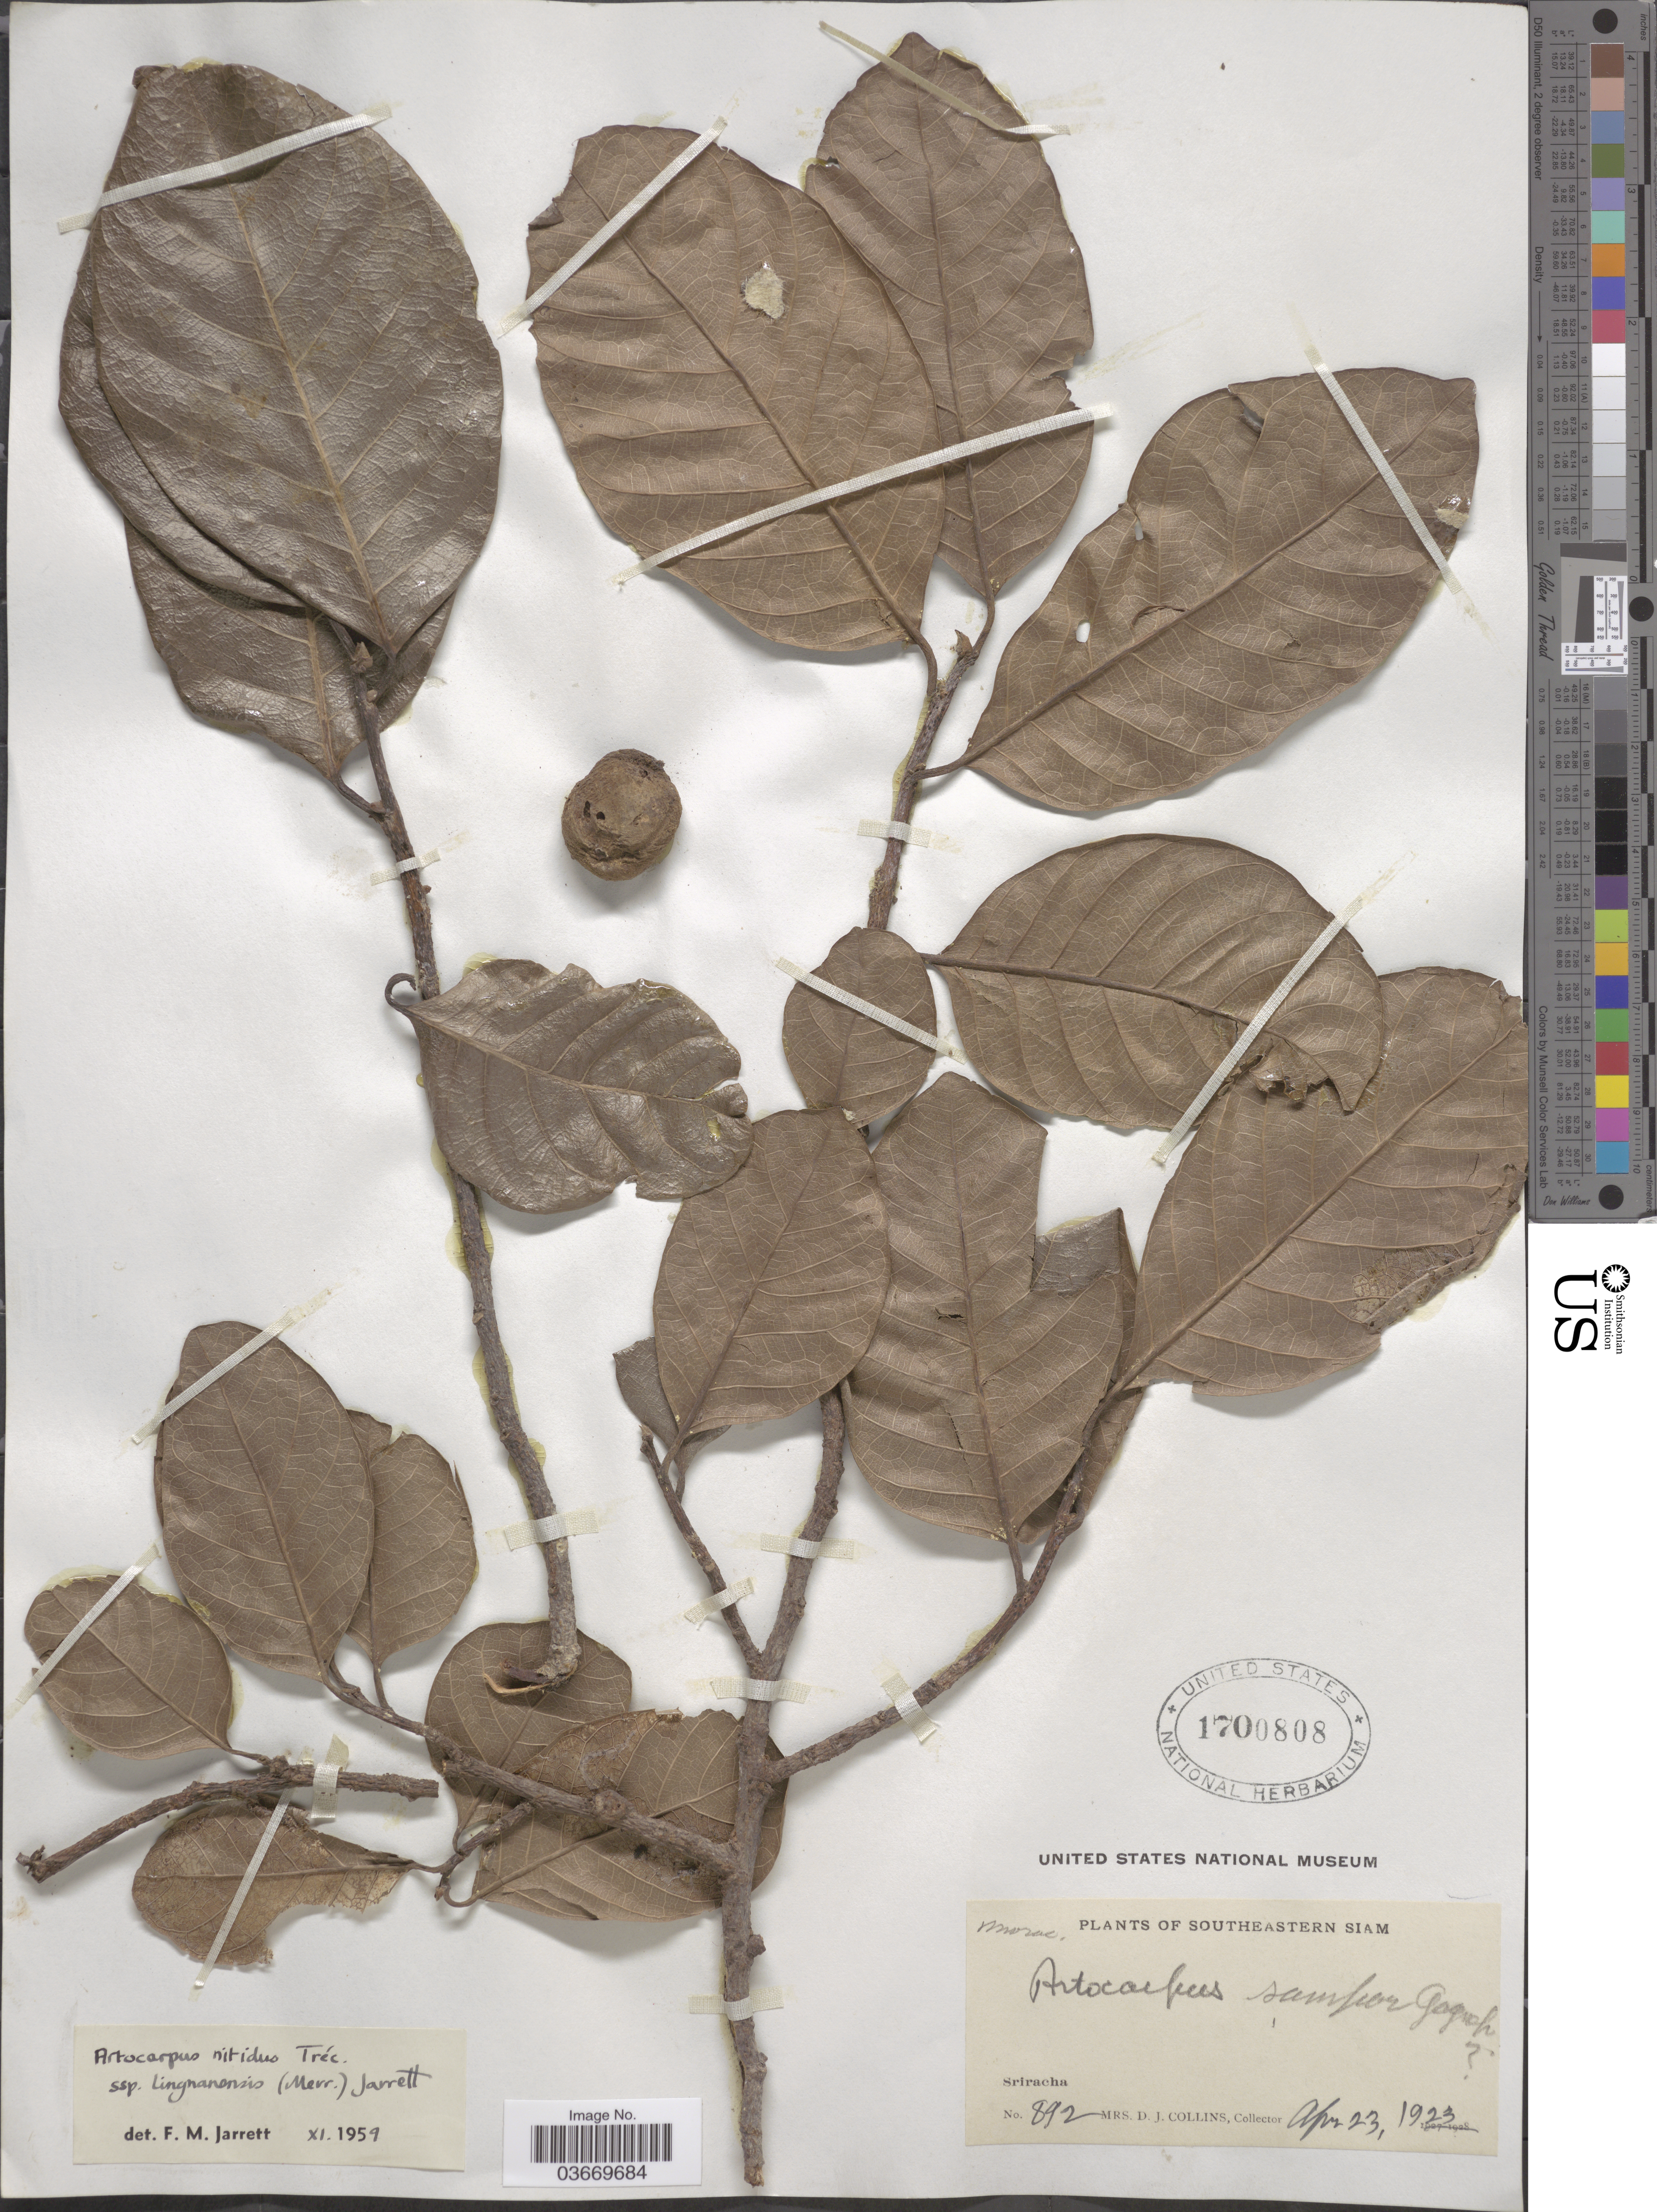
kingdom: Plantae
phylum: Tracheophyta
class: Magnoliopsida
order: Rosales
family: Moraceae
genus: Artocarpus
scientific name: Artocarpus nitidus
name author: Trécul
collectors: Mrs. D. J. Collins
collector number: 892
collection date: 1923-04-23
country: Thailand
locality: Southeastern Siam. Sriracha.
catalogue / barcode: US 1700808